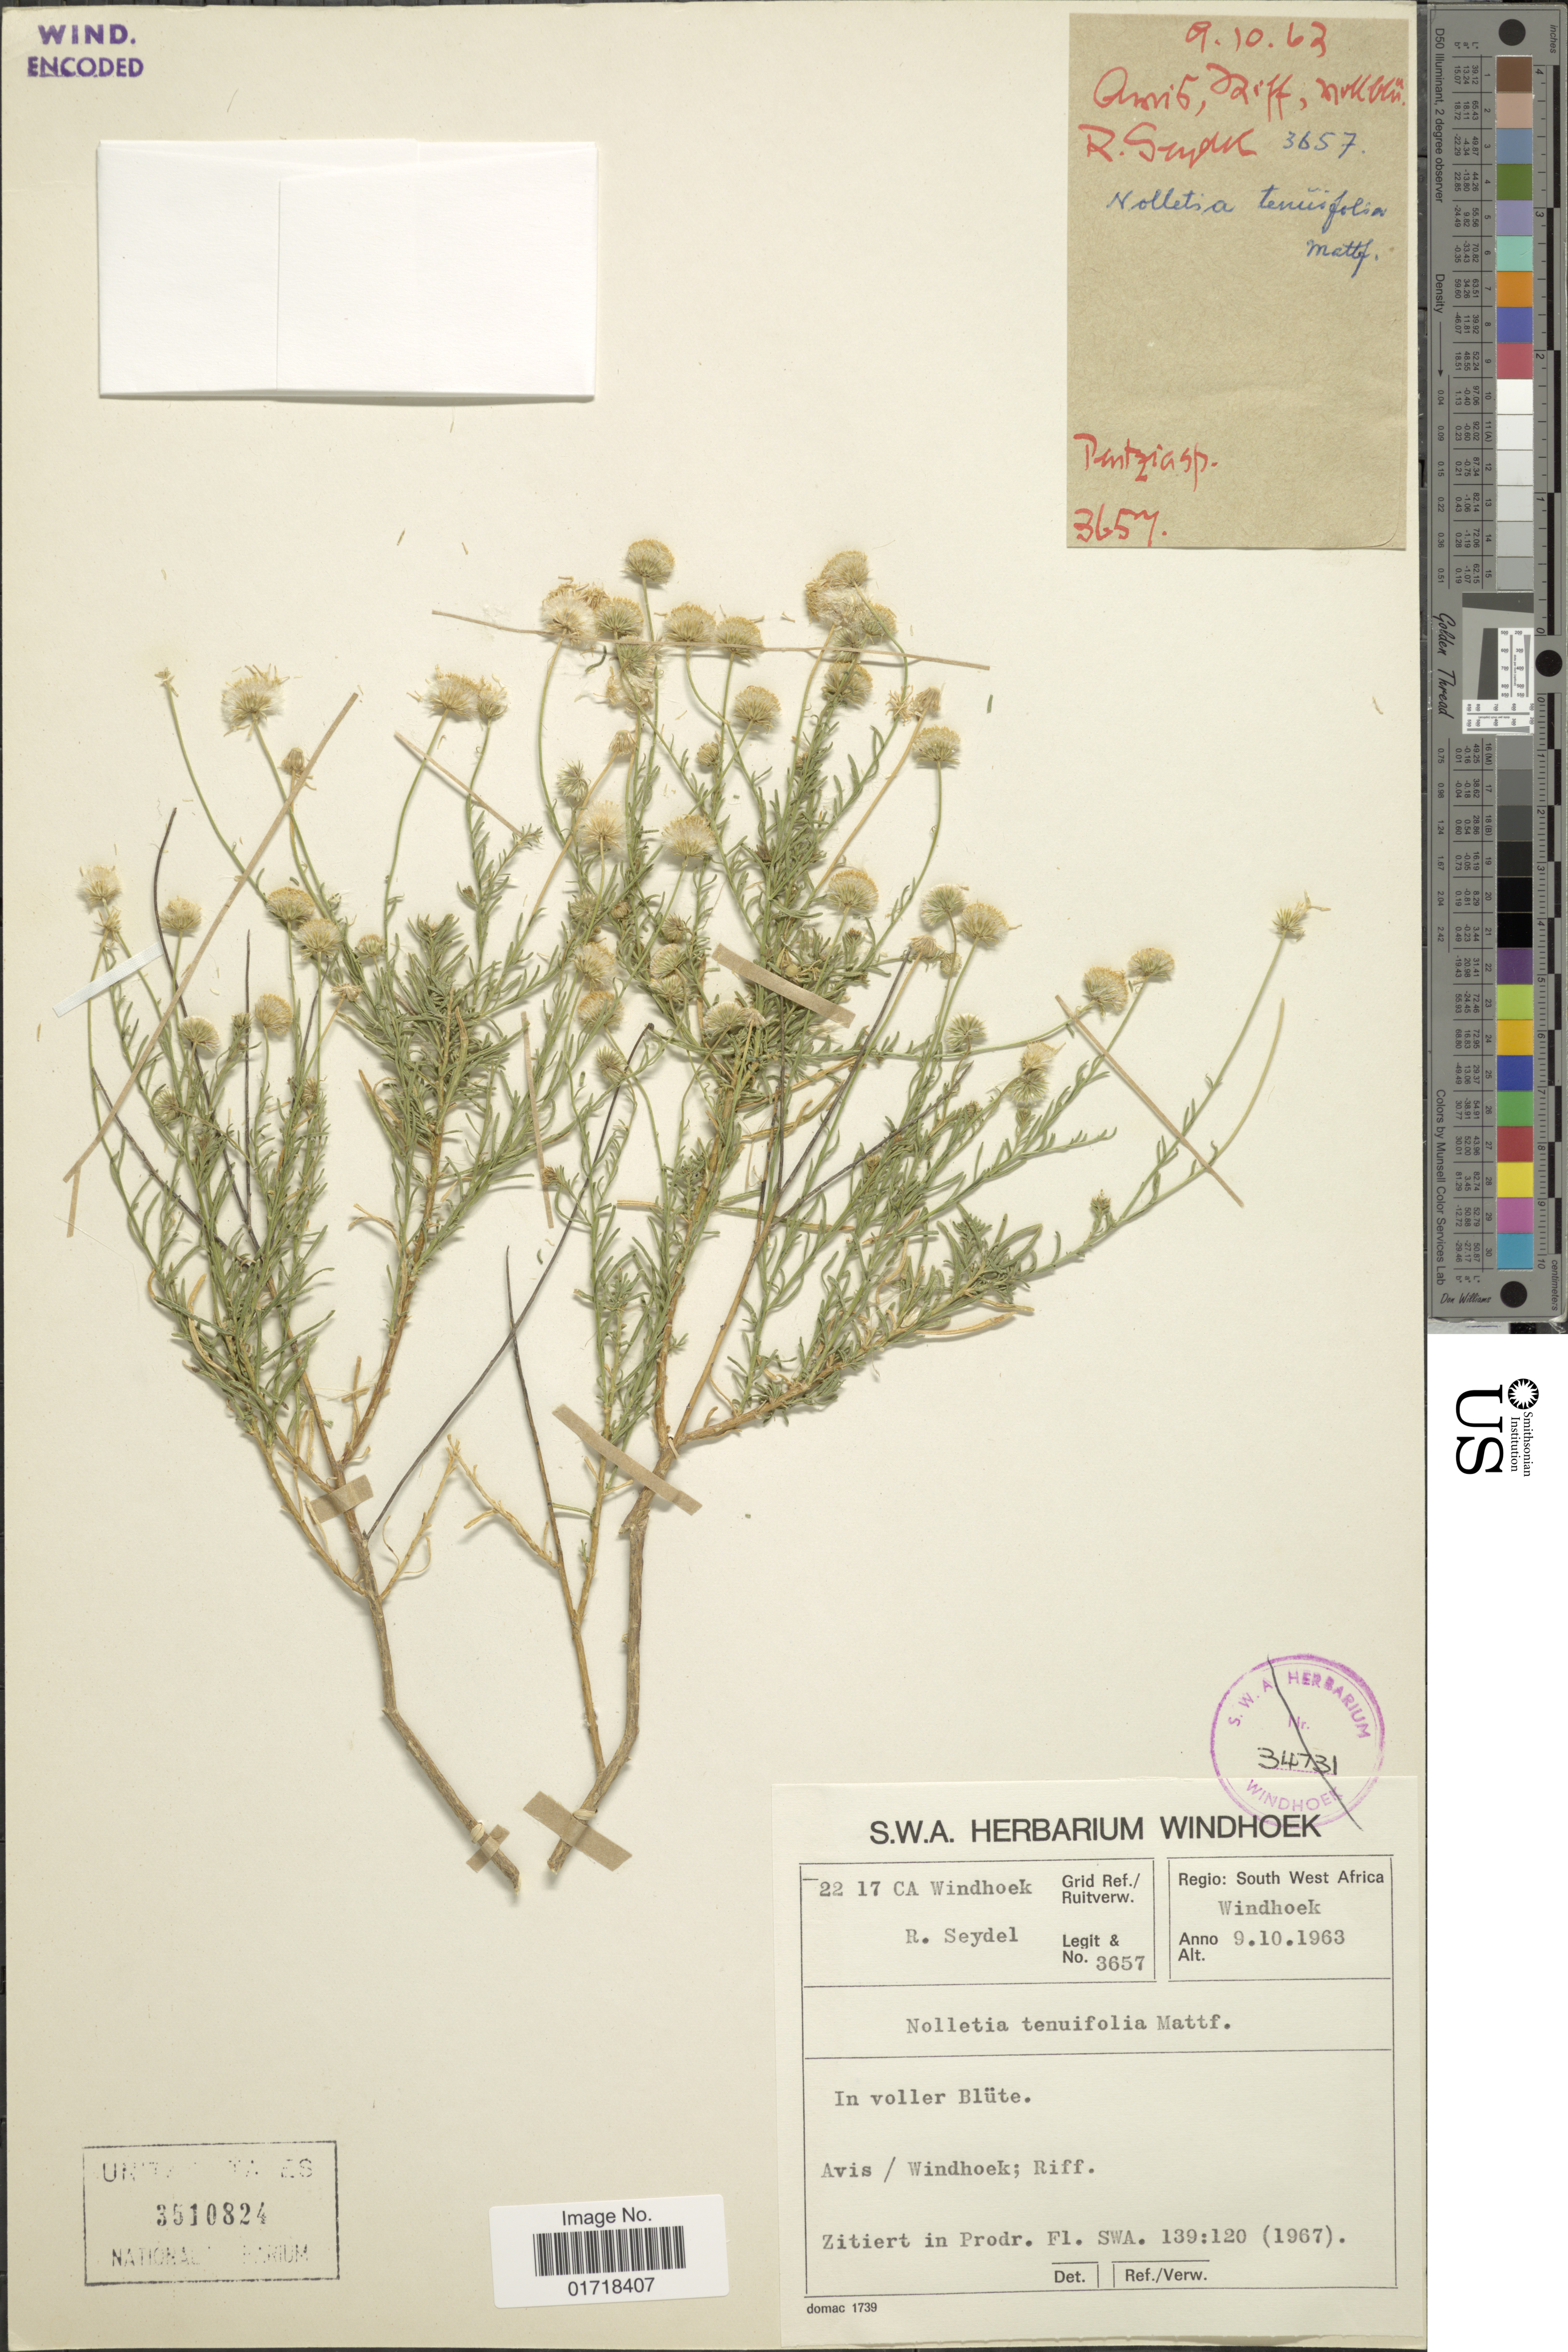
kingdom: Plantae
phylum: Tracheophyta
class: Magnoliopsida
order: Asterales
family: Asteraceae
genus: Nolletia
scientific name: Nolletia tenuifolia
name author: Mattf.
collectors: R. Seydel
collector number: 3657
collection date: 1963-10-09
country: Namibia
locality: South West Africa, Windhoek, in voller Blute.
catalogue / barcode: US 3510824